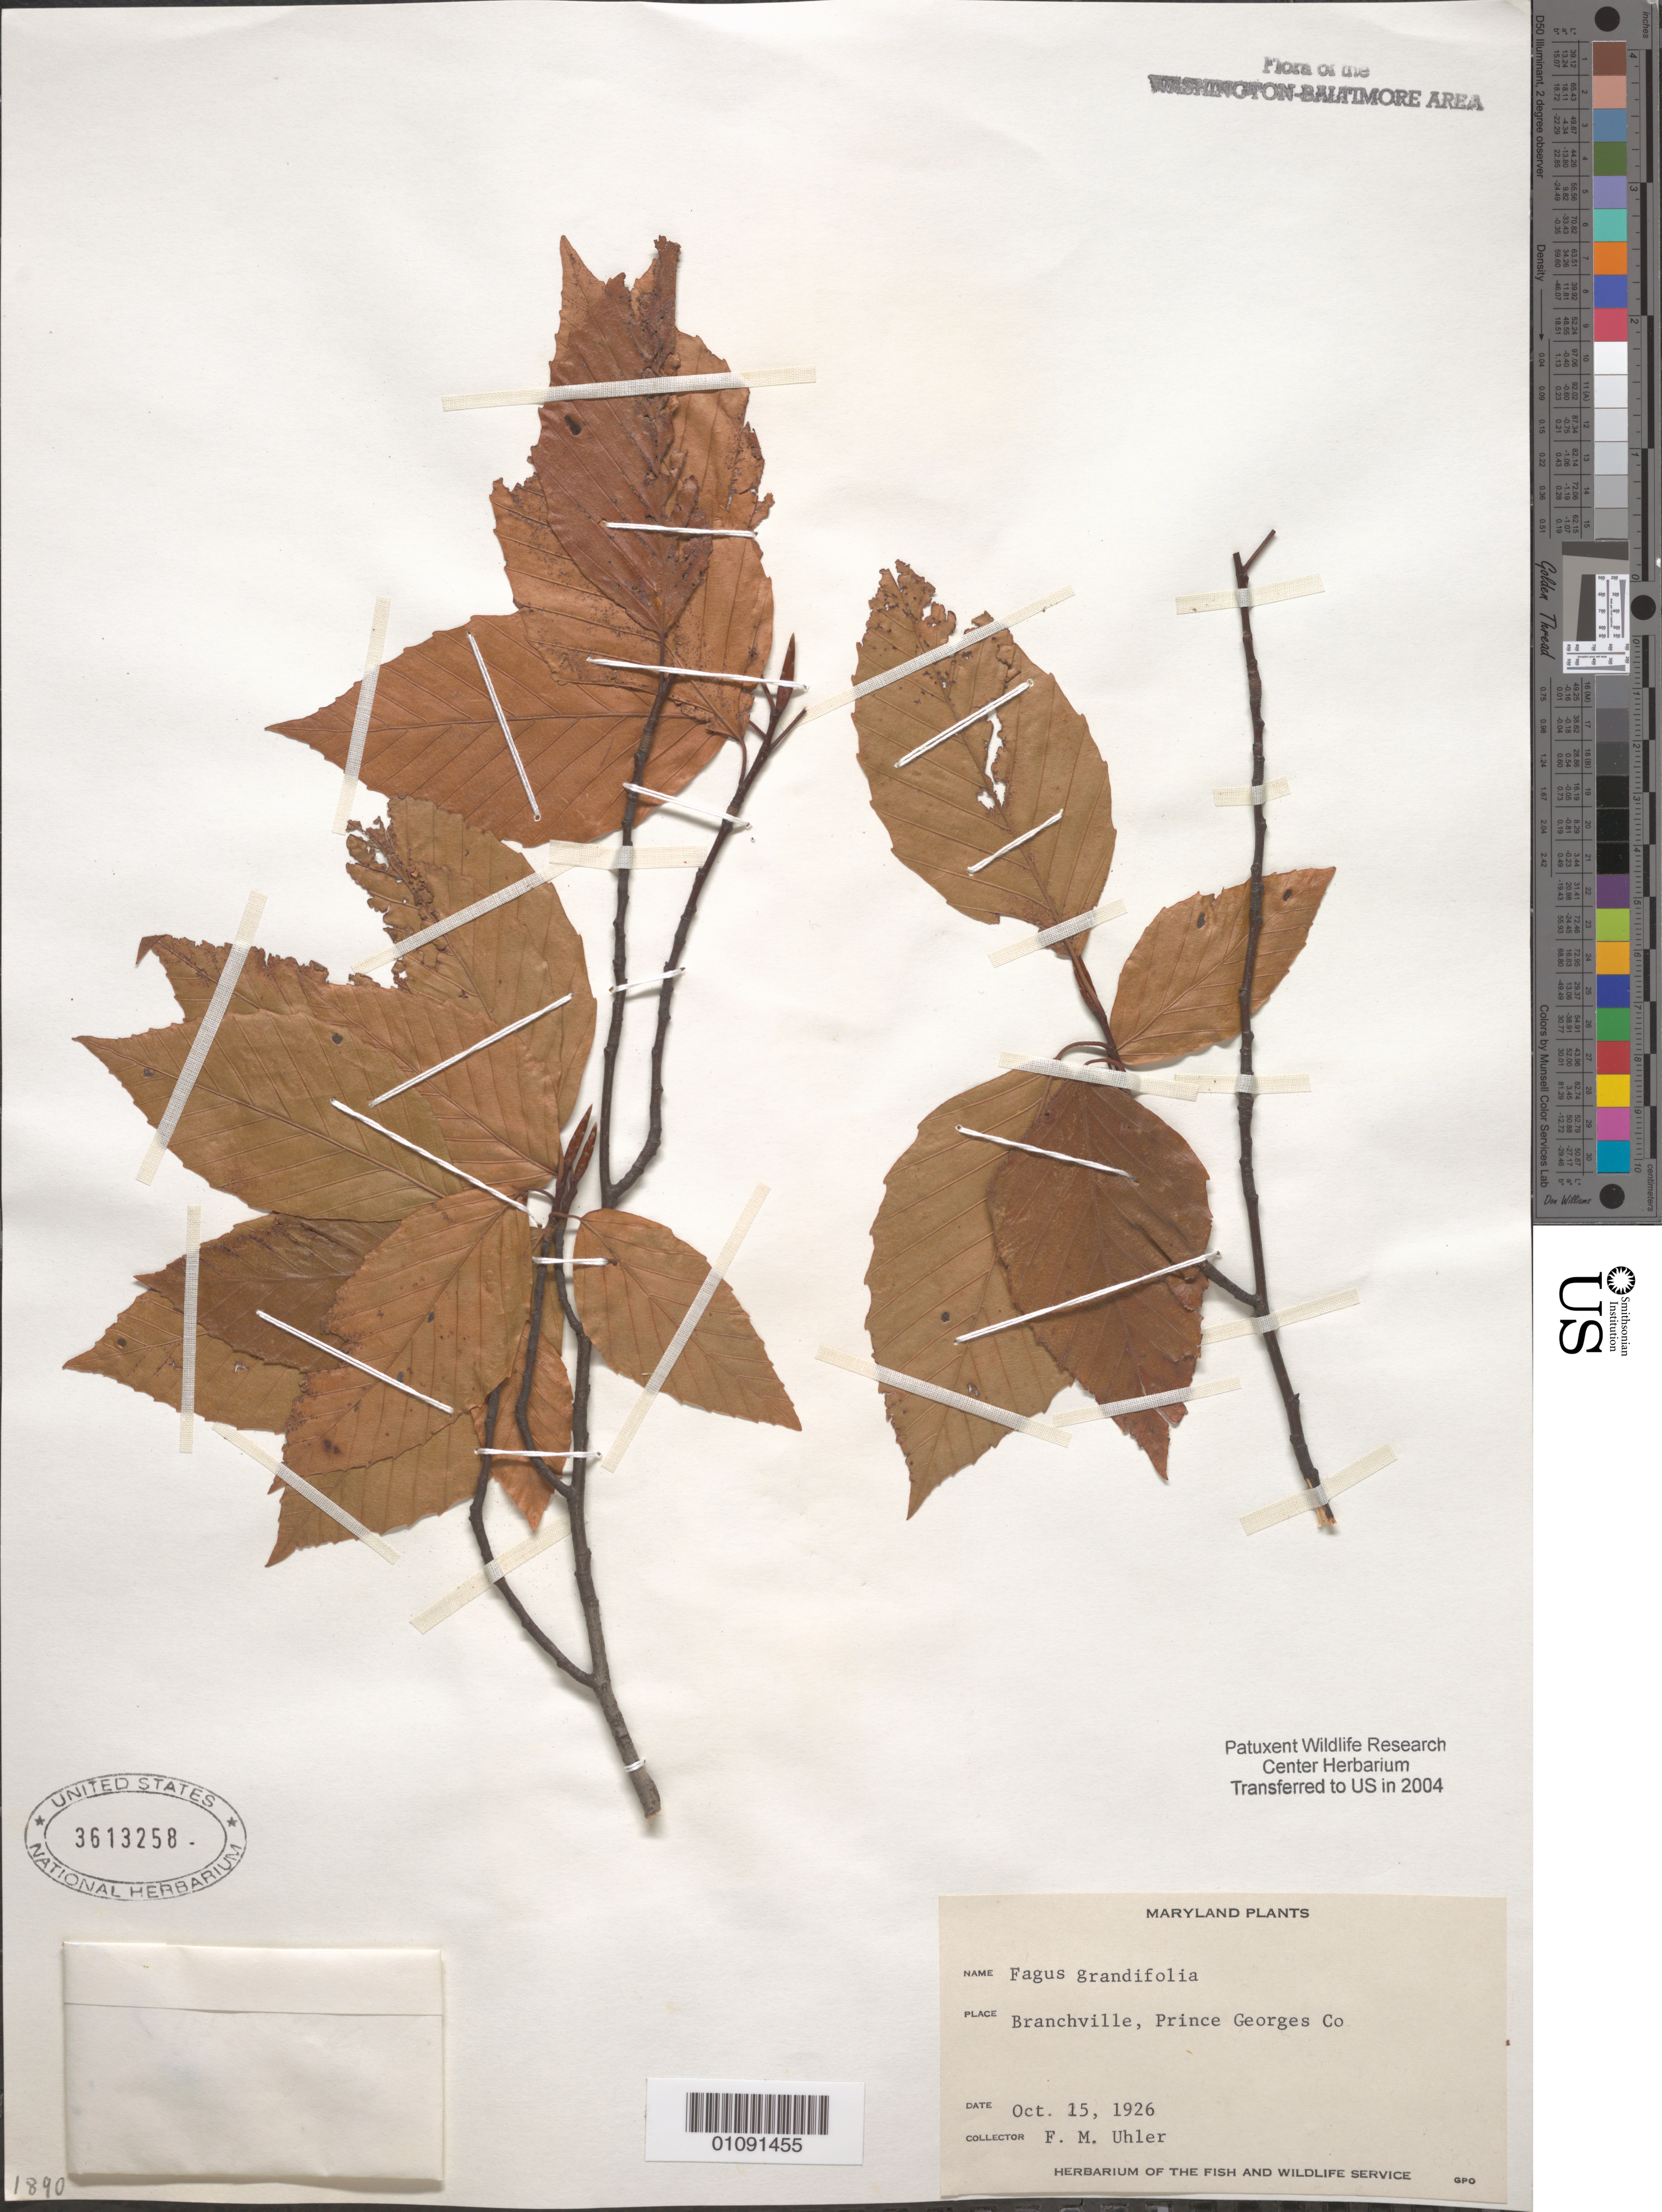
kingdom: Plantae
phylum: Tracheophyta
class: Magnoliopsida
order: Fagales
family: Fagaceae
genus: Fagus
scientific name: Fagus grandifolia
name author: Ehrh.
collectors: F. M. Uhler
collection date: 1926-10-15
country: United States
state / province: Maryland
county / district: Prince George's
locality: Branchville.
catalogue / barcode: US 3613258